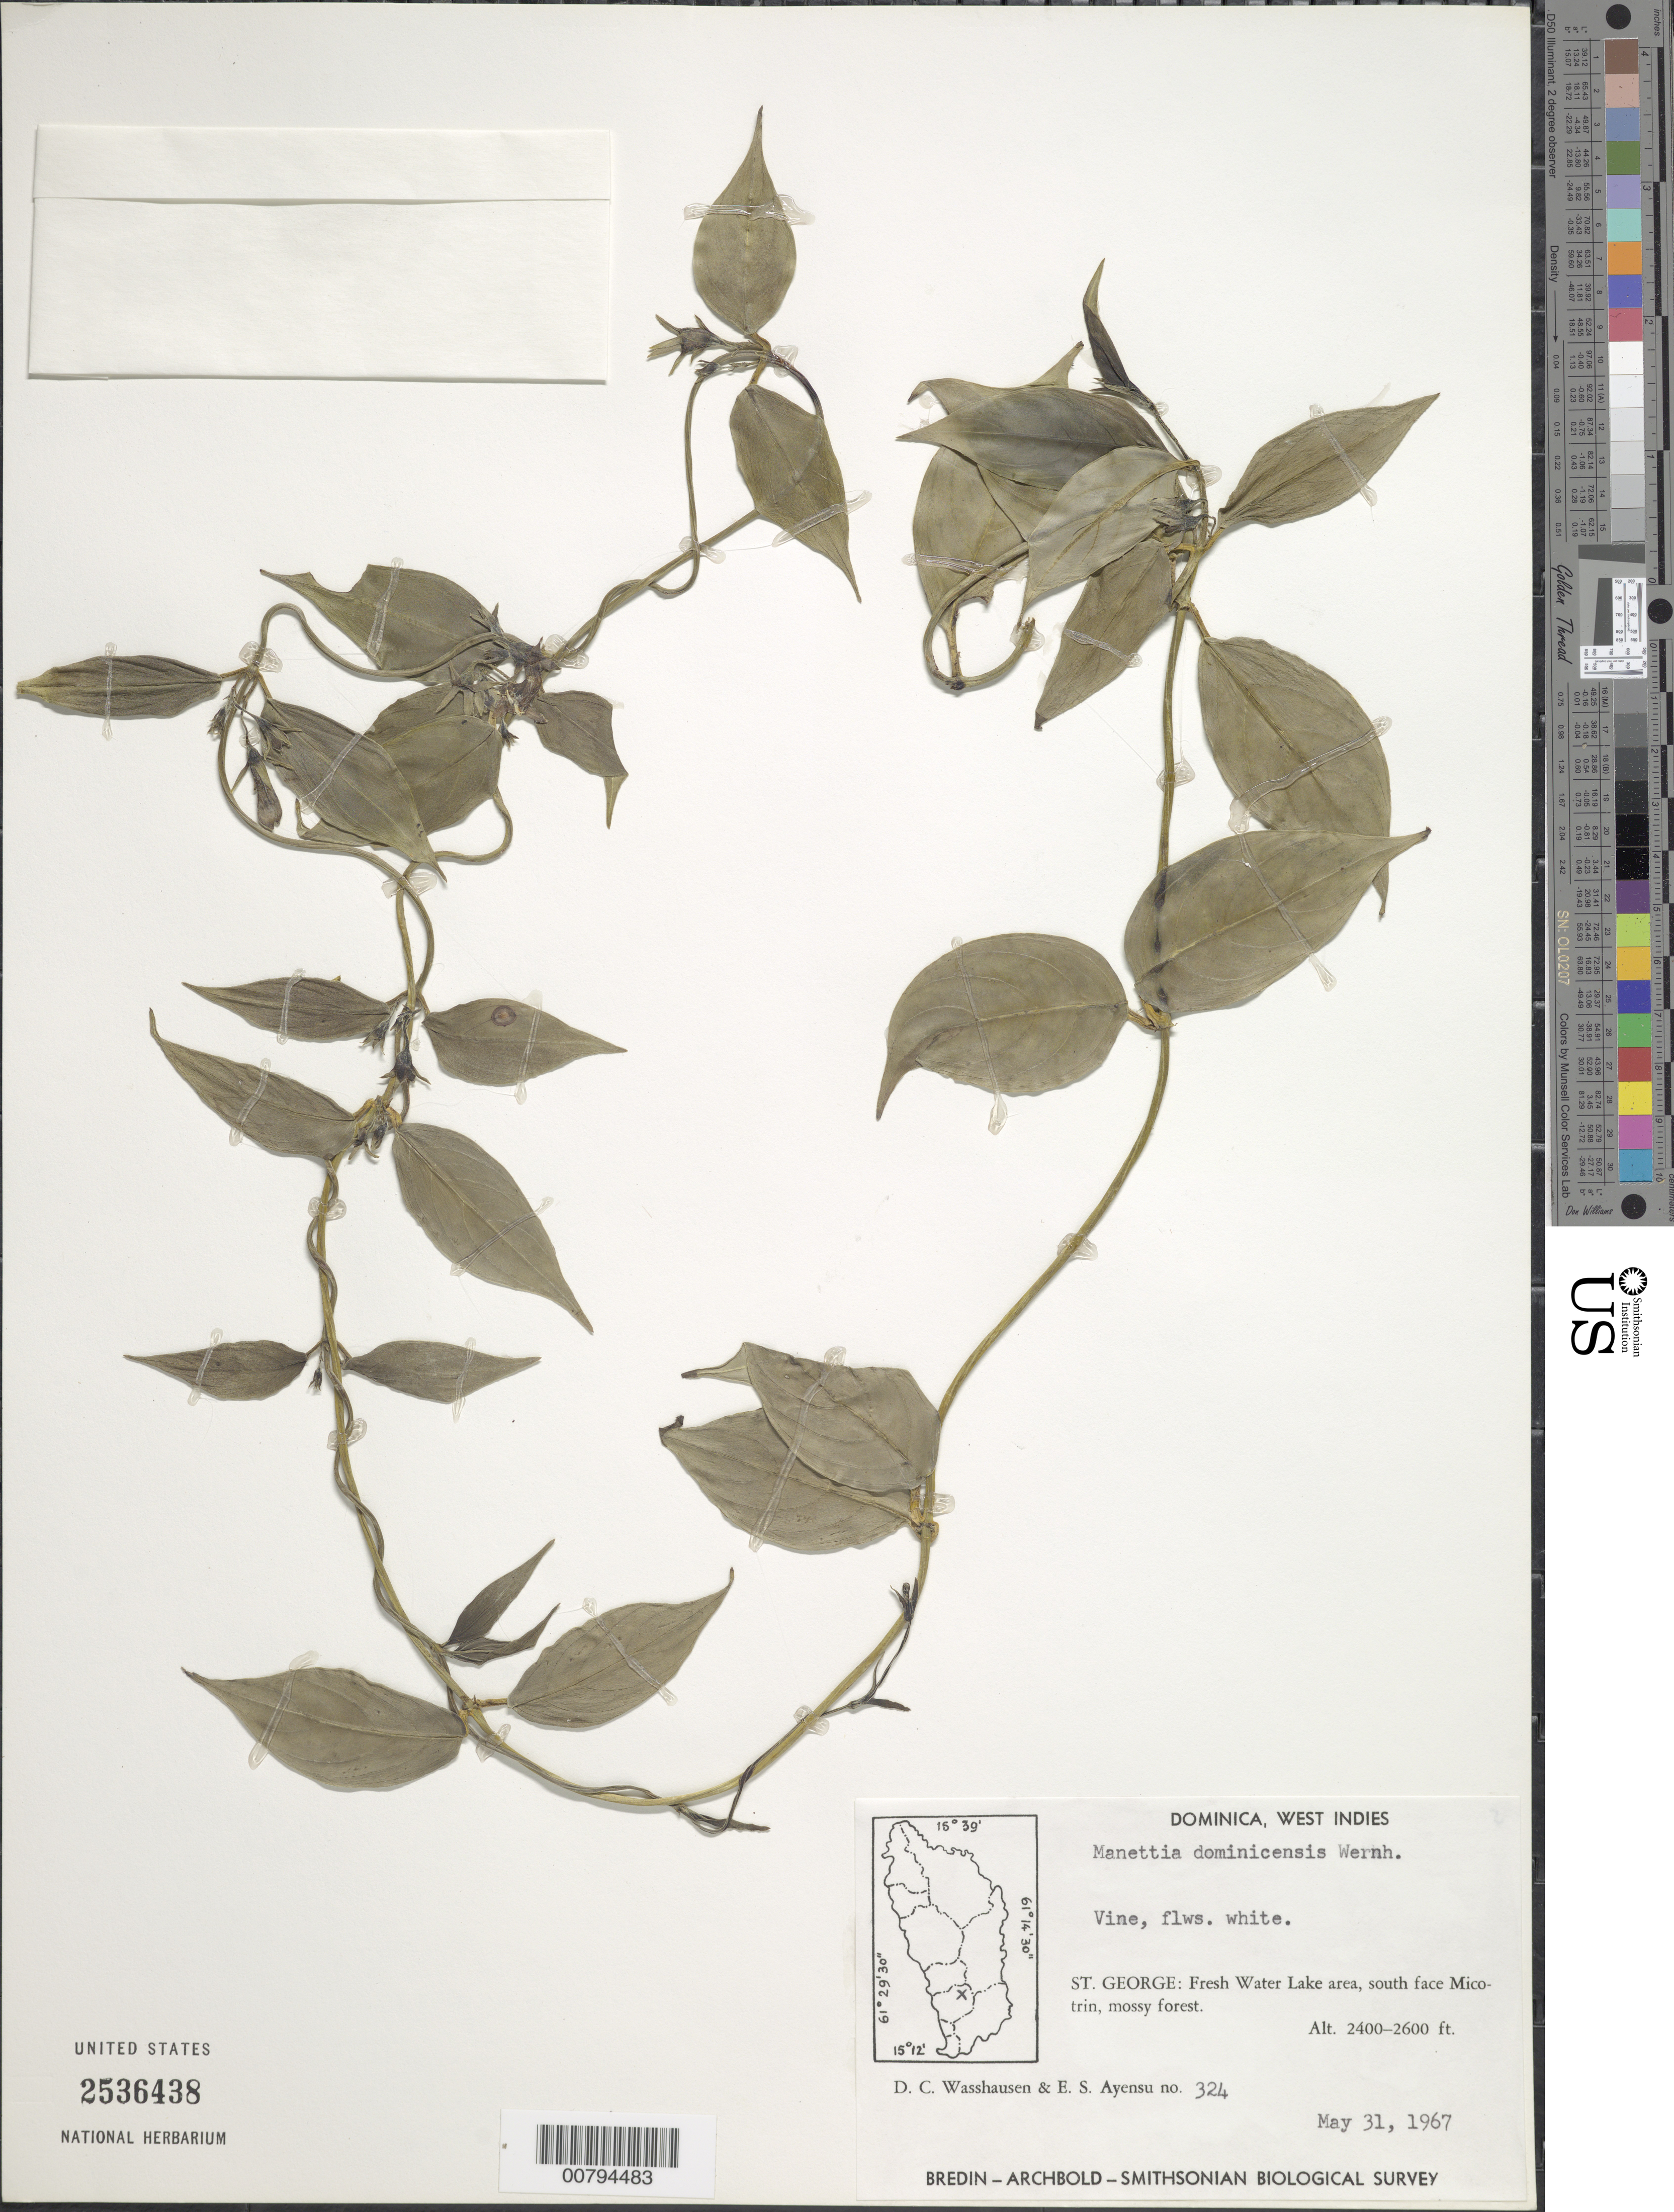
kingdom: Plantae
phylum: Tracheophyta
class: Magnoliopsida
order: Gentianales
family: Rubiaceae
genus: Manettia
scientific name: Manettia dominicensis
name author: Wernham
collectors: D. C. Wasshausen & E. S. Ayensu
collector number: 324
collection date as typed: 31 May 1967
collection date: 1967-05-31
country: Dominica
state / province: St. George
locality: Fresh Water Lake area, south face Micotrin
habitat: Mossy forest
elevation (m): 732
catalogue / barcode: US 2536438